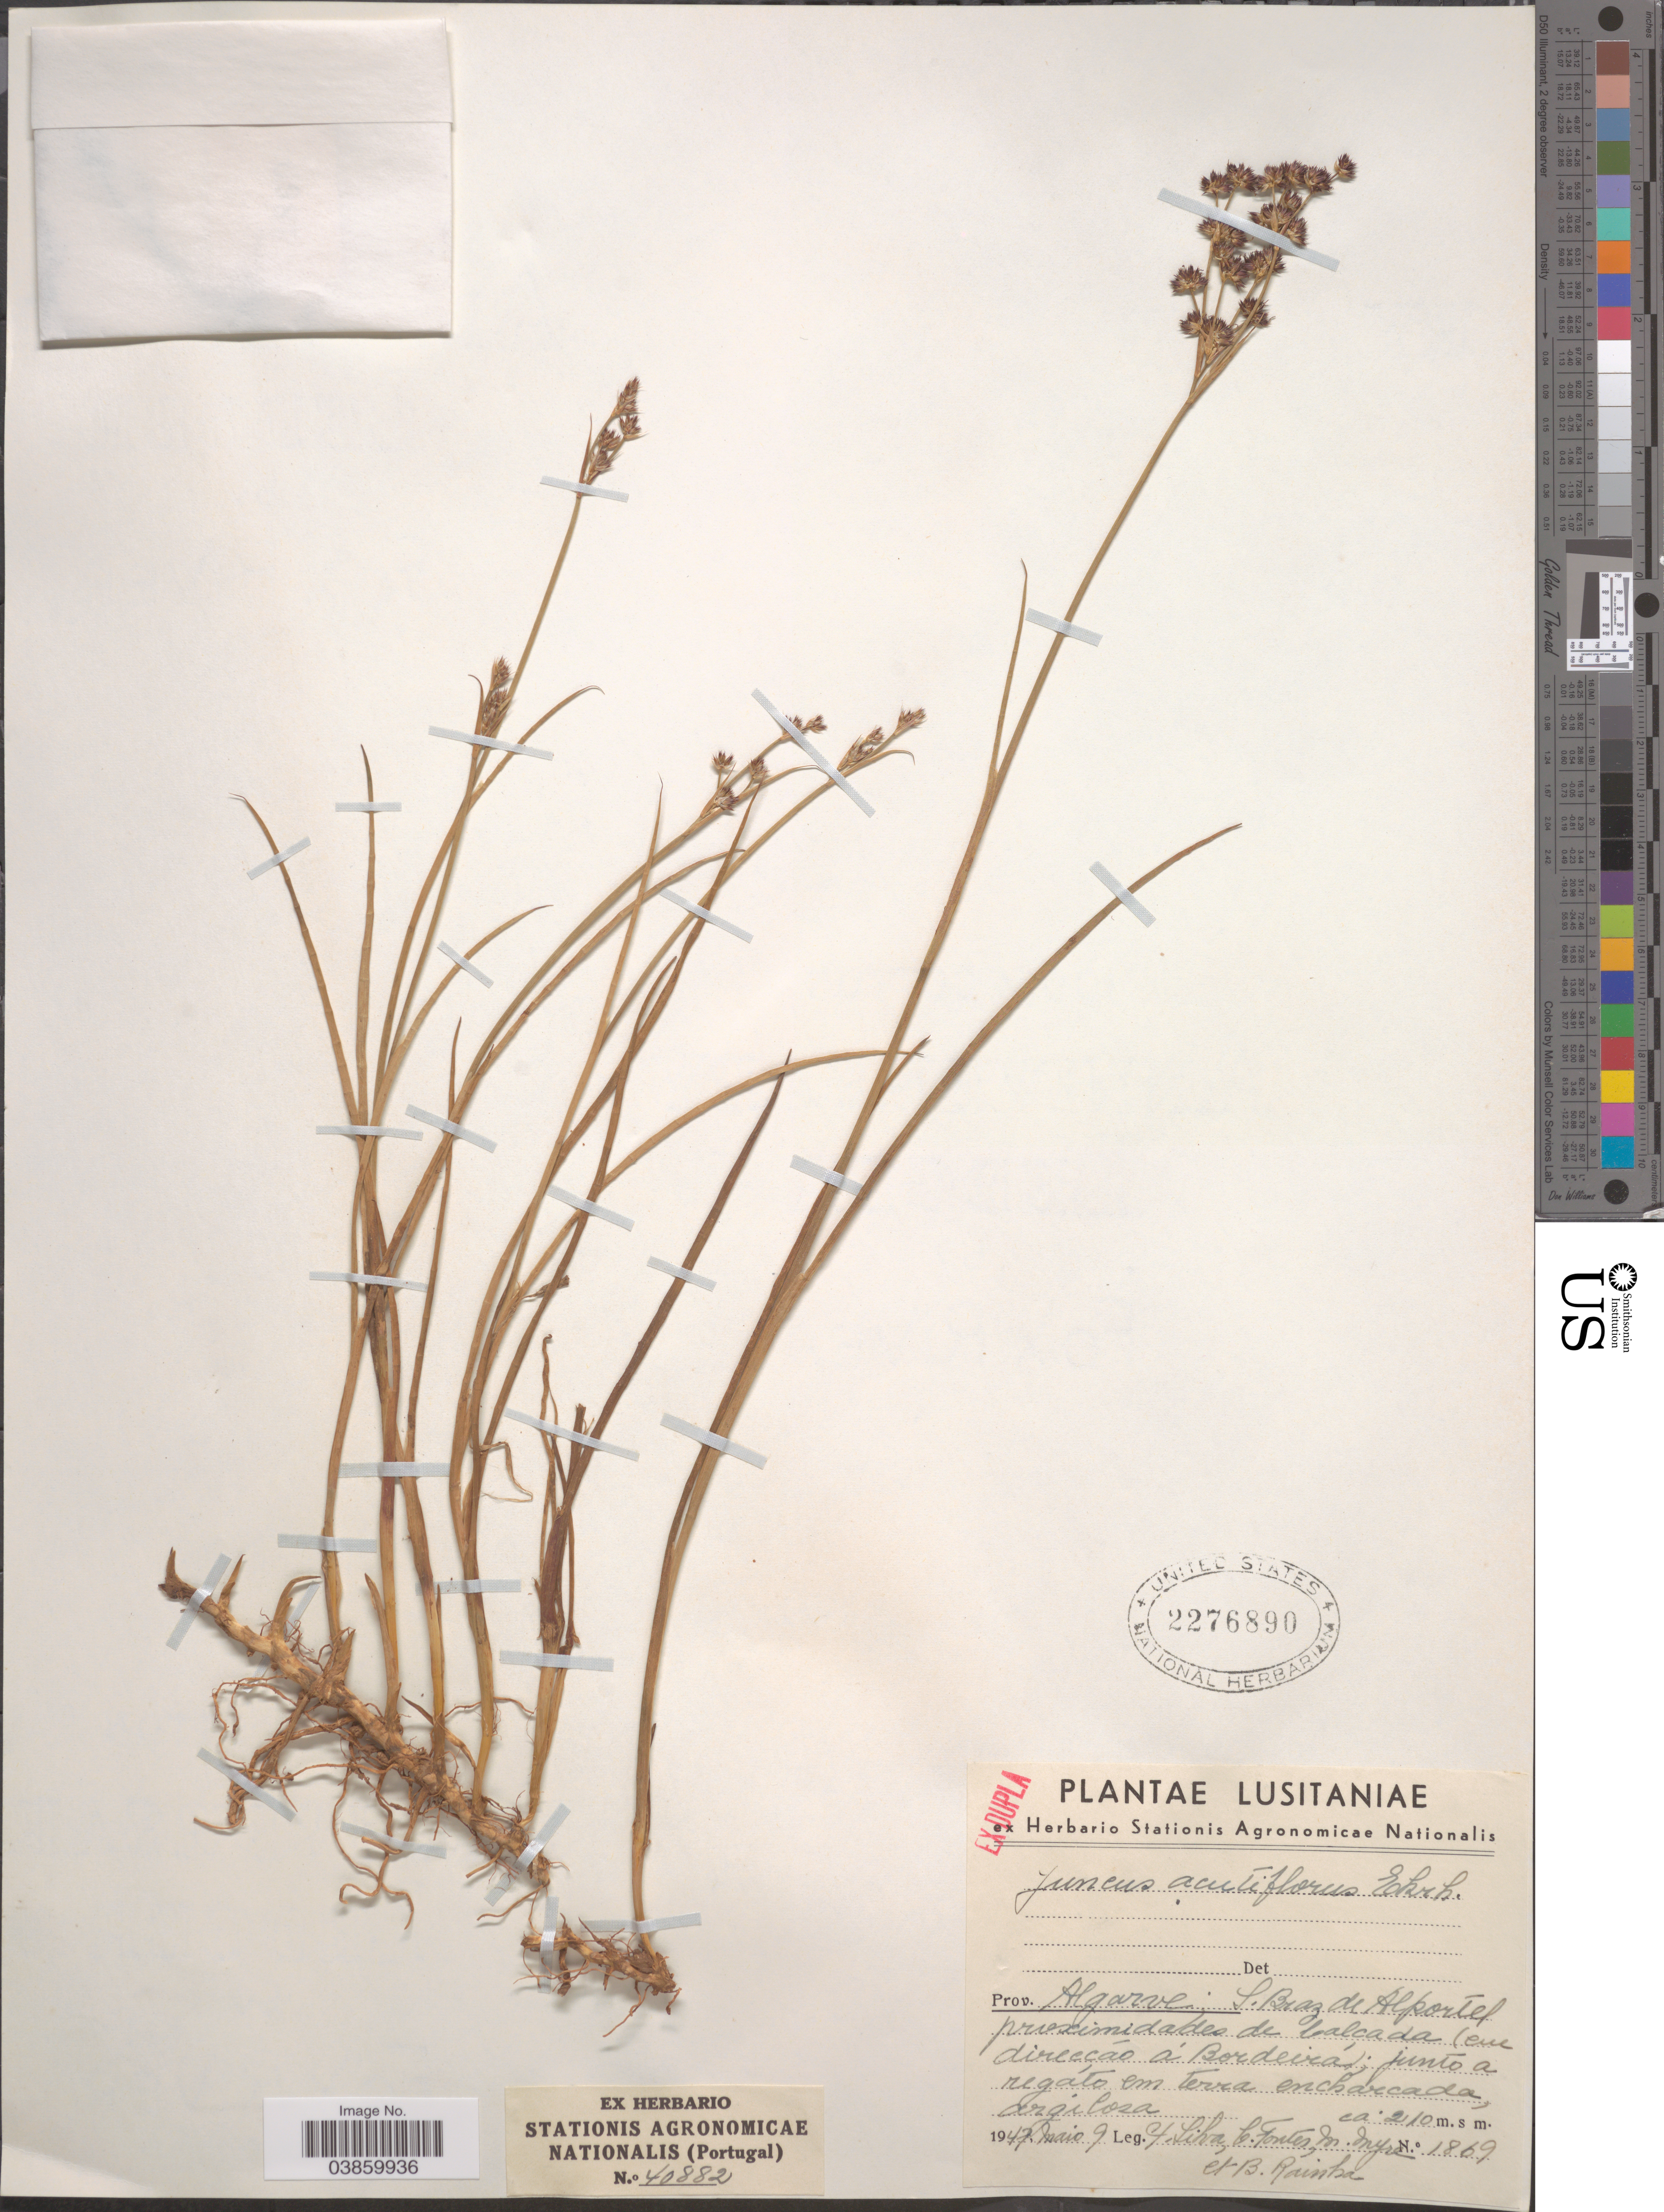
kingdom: Plantae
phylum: Tracheophyta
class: Liliopsida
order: Poales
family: Juncaceae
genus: Juncus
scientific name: Juncus acutiflorus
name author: Ehrh. ex Hoffm.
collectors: Y. Liha, C. Fontes, Myre, M. & B. Rainha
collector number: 1869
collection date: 1947-05-09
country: Portugal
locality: Lusitaniae. Prov. Algarve: S. Braz de Alportel proximidades de calcada (eue direccáo á Bordeirá); junto a regálo em Terra encharcada, argiloza.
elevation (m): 210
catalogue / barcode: US 2276890